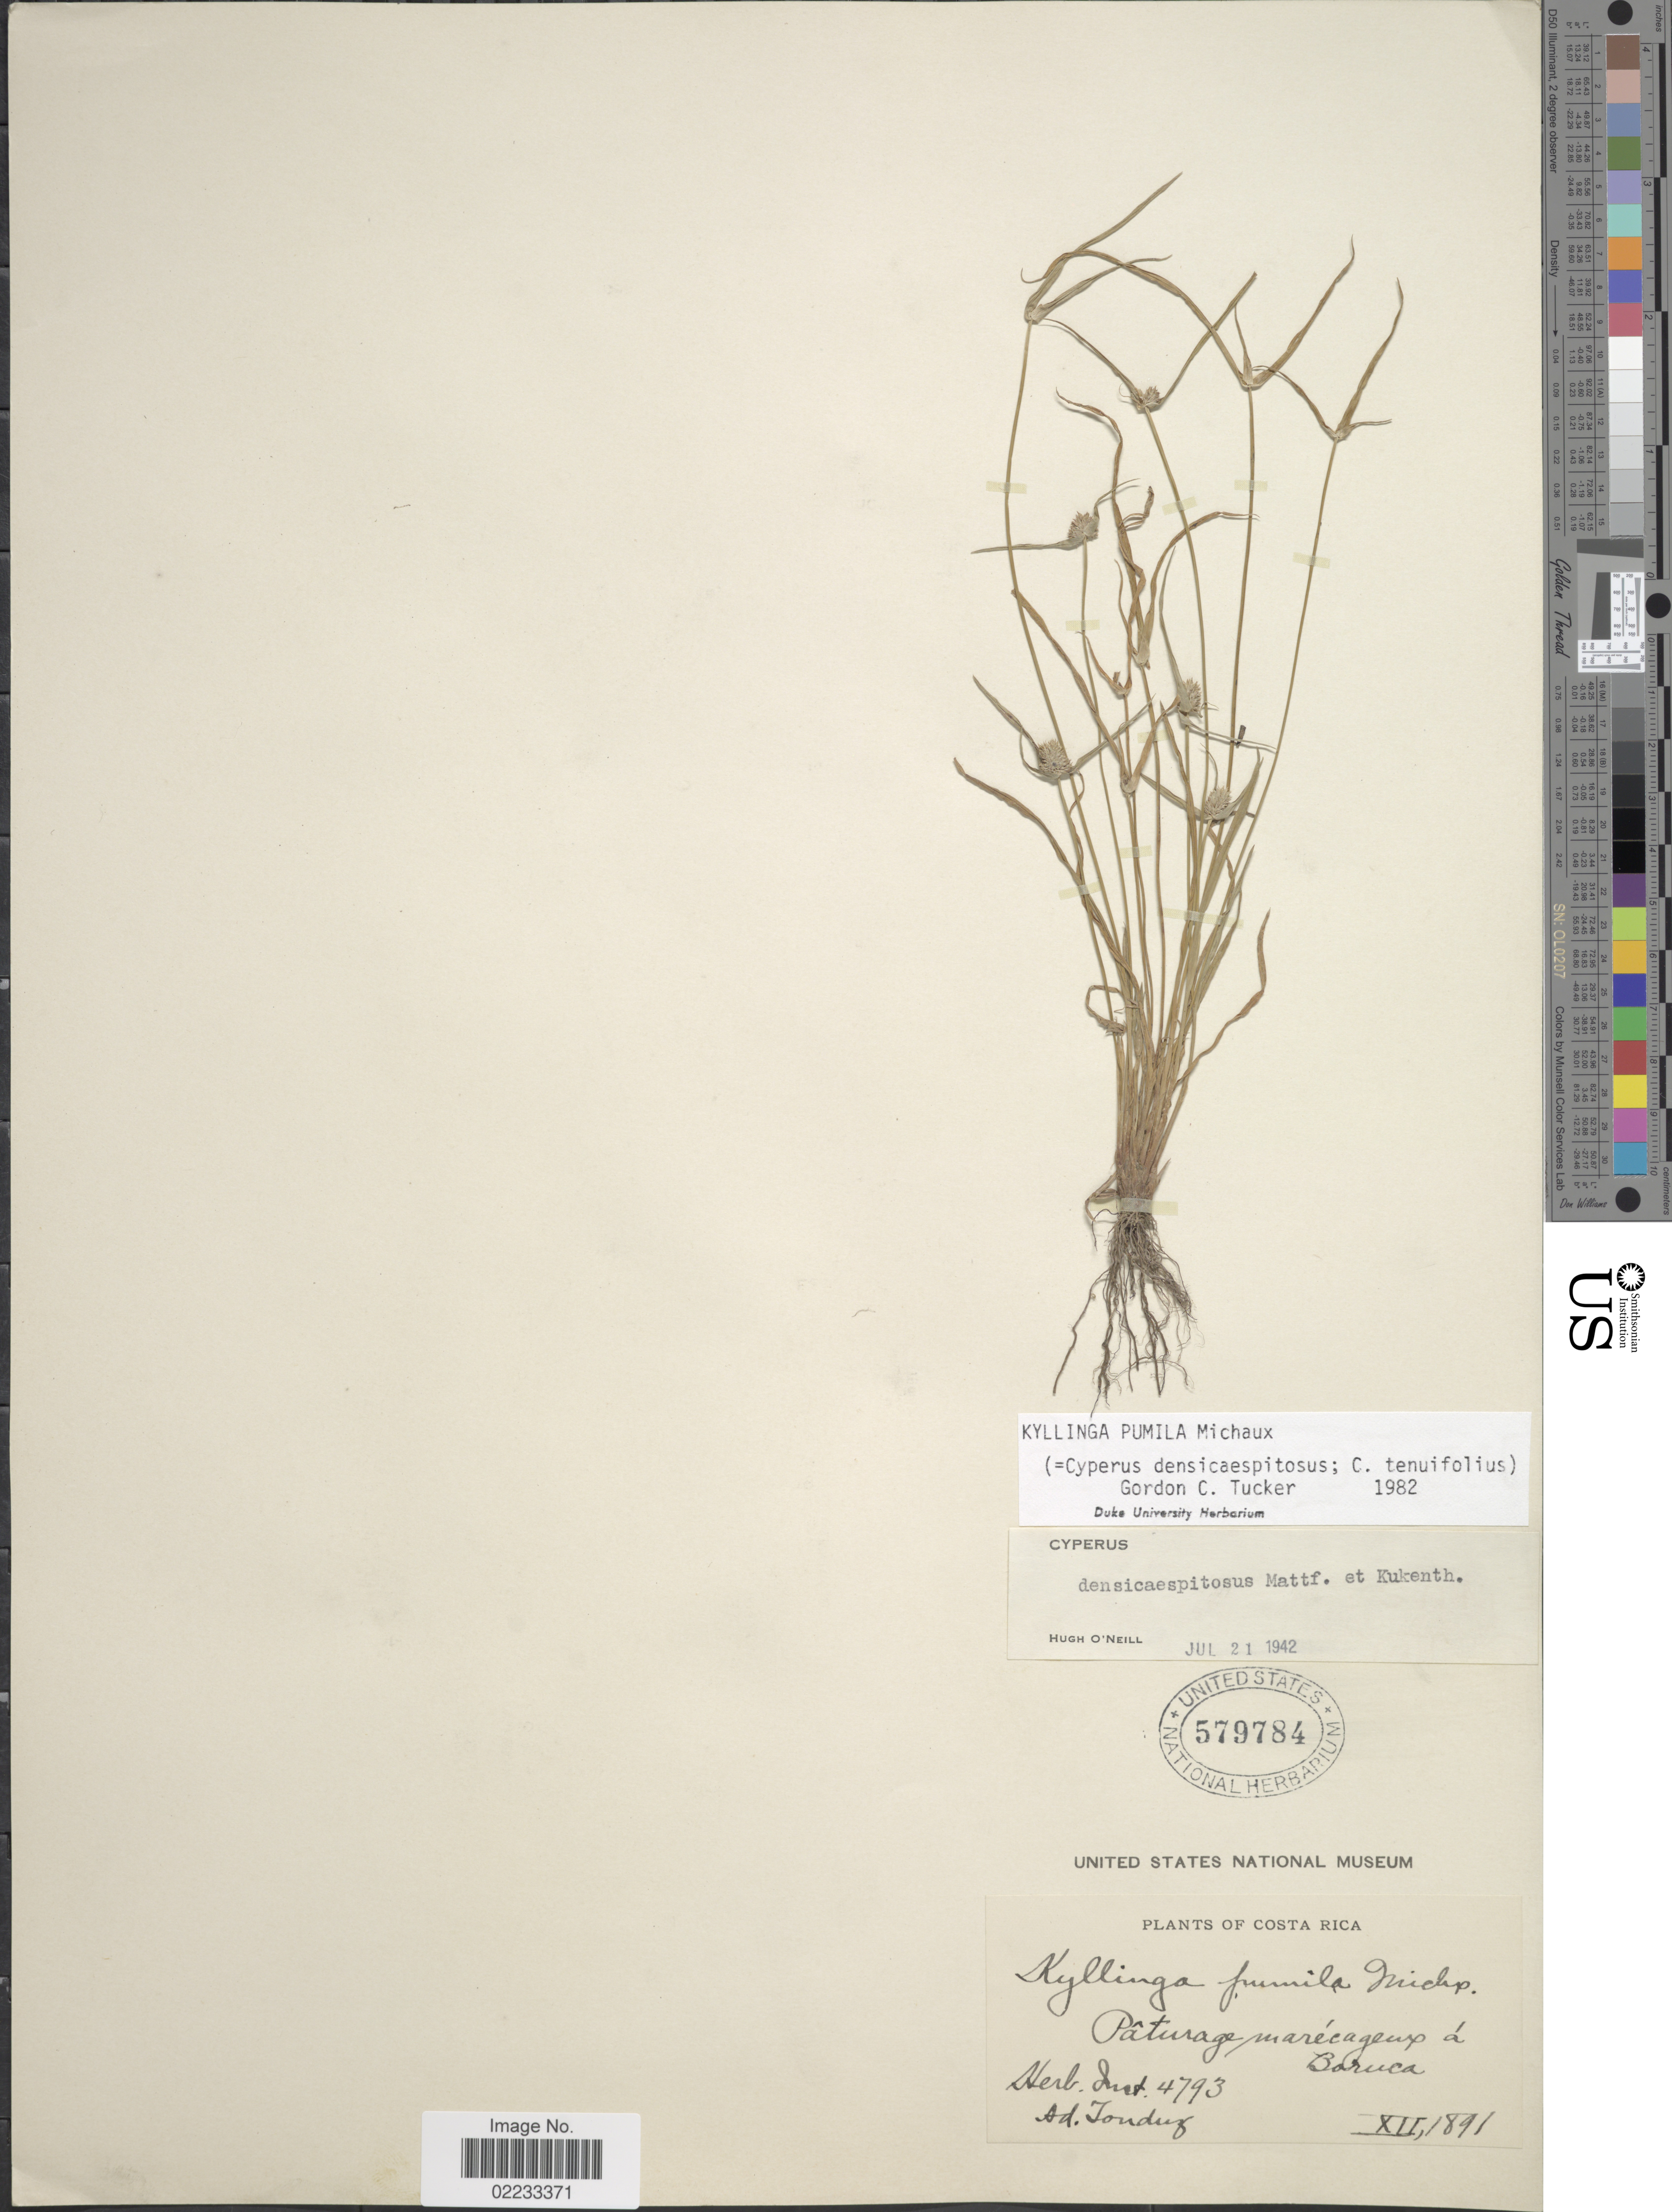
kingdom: Plantae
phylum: Tracheophyta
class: Liliopsida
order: Poales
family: Cyperaceae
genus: Cyperus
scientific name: Cyperus hortensis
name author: (Salzm. ex Steud.) Dorr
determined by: Strong, Mark T., (BOT), Smithsonian Institution - National Museum of Natural History (UNITED STATES)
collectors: A. Tonduz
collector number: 4793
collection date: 1891-12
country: Costa Rica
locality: Paturage marecageux a Baruca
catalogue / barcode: US 579784